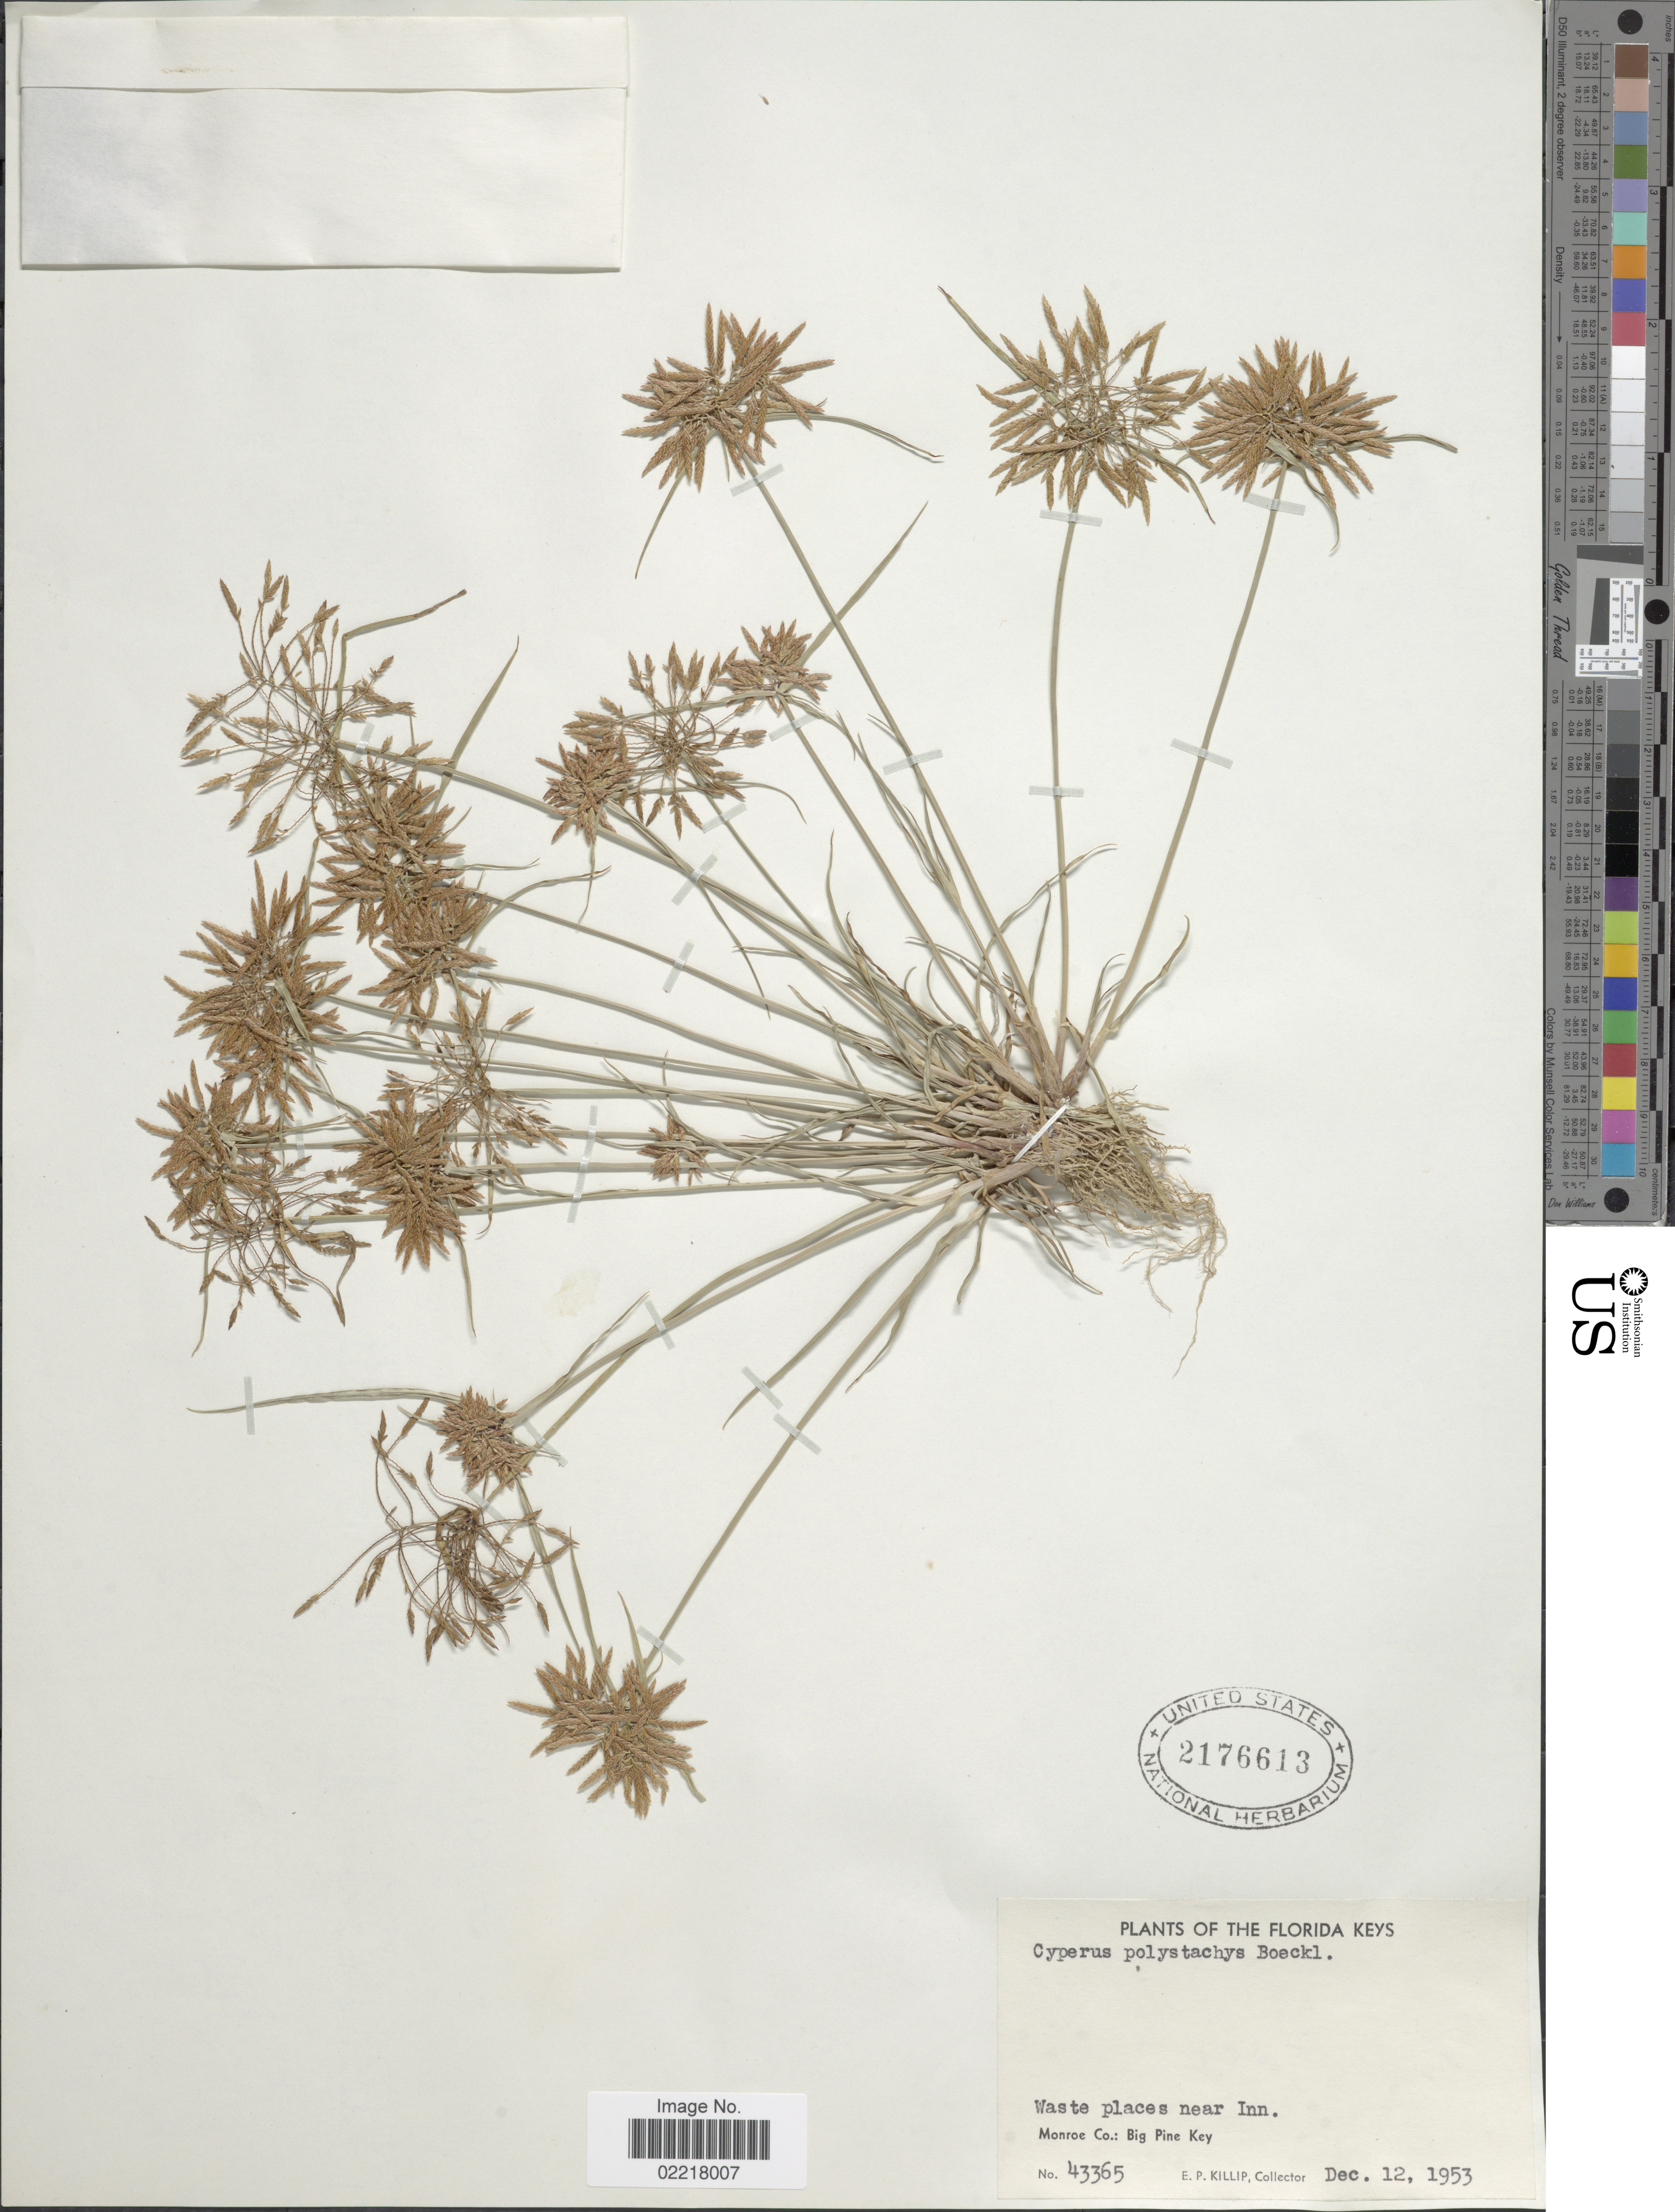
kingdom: Plantae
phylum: Tracheophyta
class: Liliopsida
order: Poales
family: Cyperaceae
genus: Cyperus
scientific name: Cyperus polystachyos var. texensis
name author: (Torr.) Fernald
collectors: E. P. Killip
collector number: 43365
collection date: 1953-12-12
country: United States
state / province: Florida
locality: The Florida Keys, Waste places near Inn. Monroe Co: Big Pine Key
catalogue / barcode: US 2176613